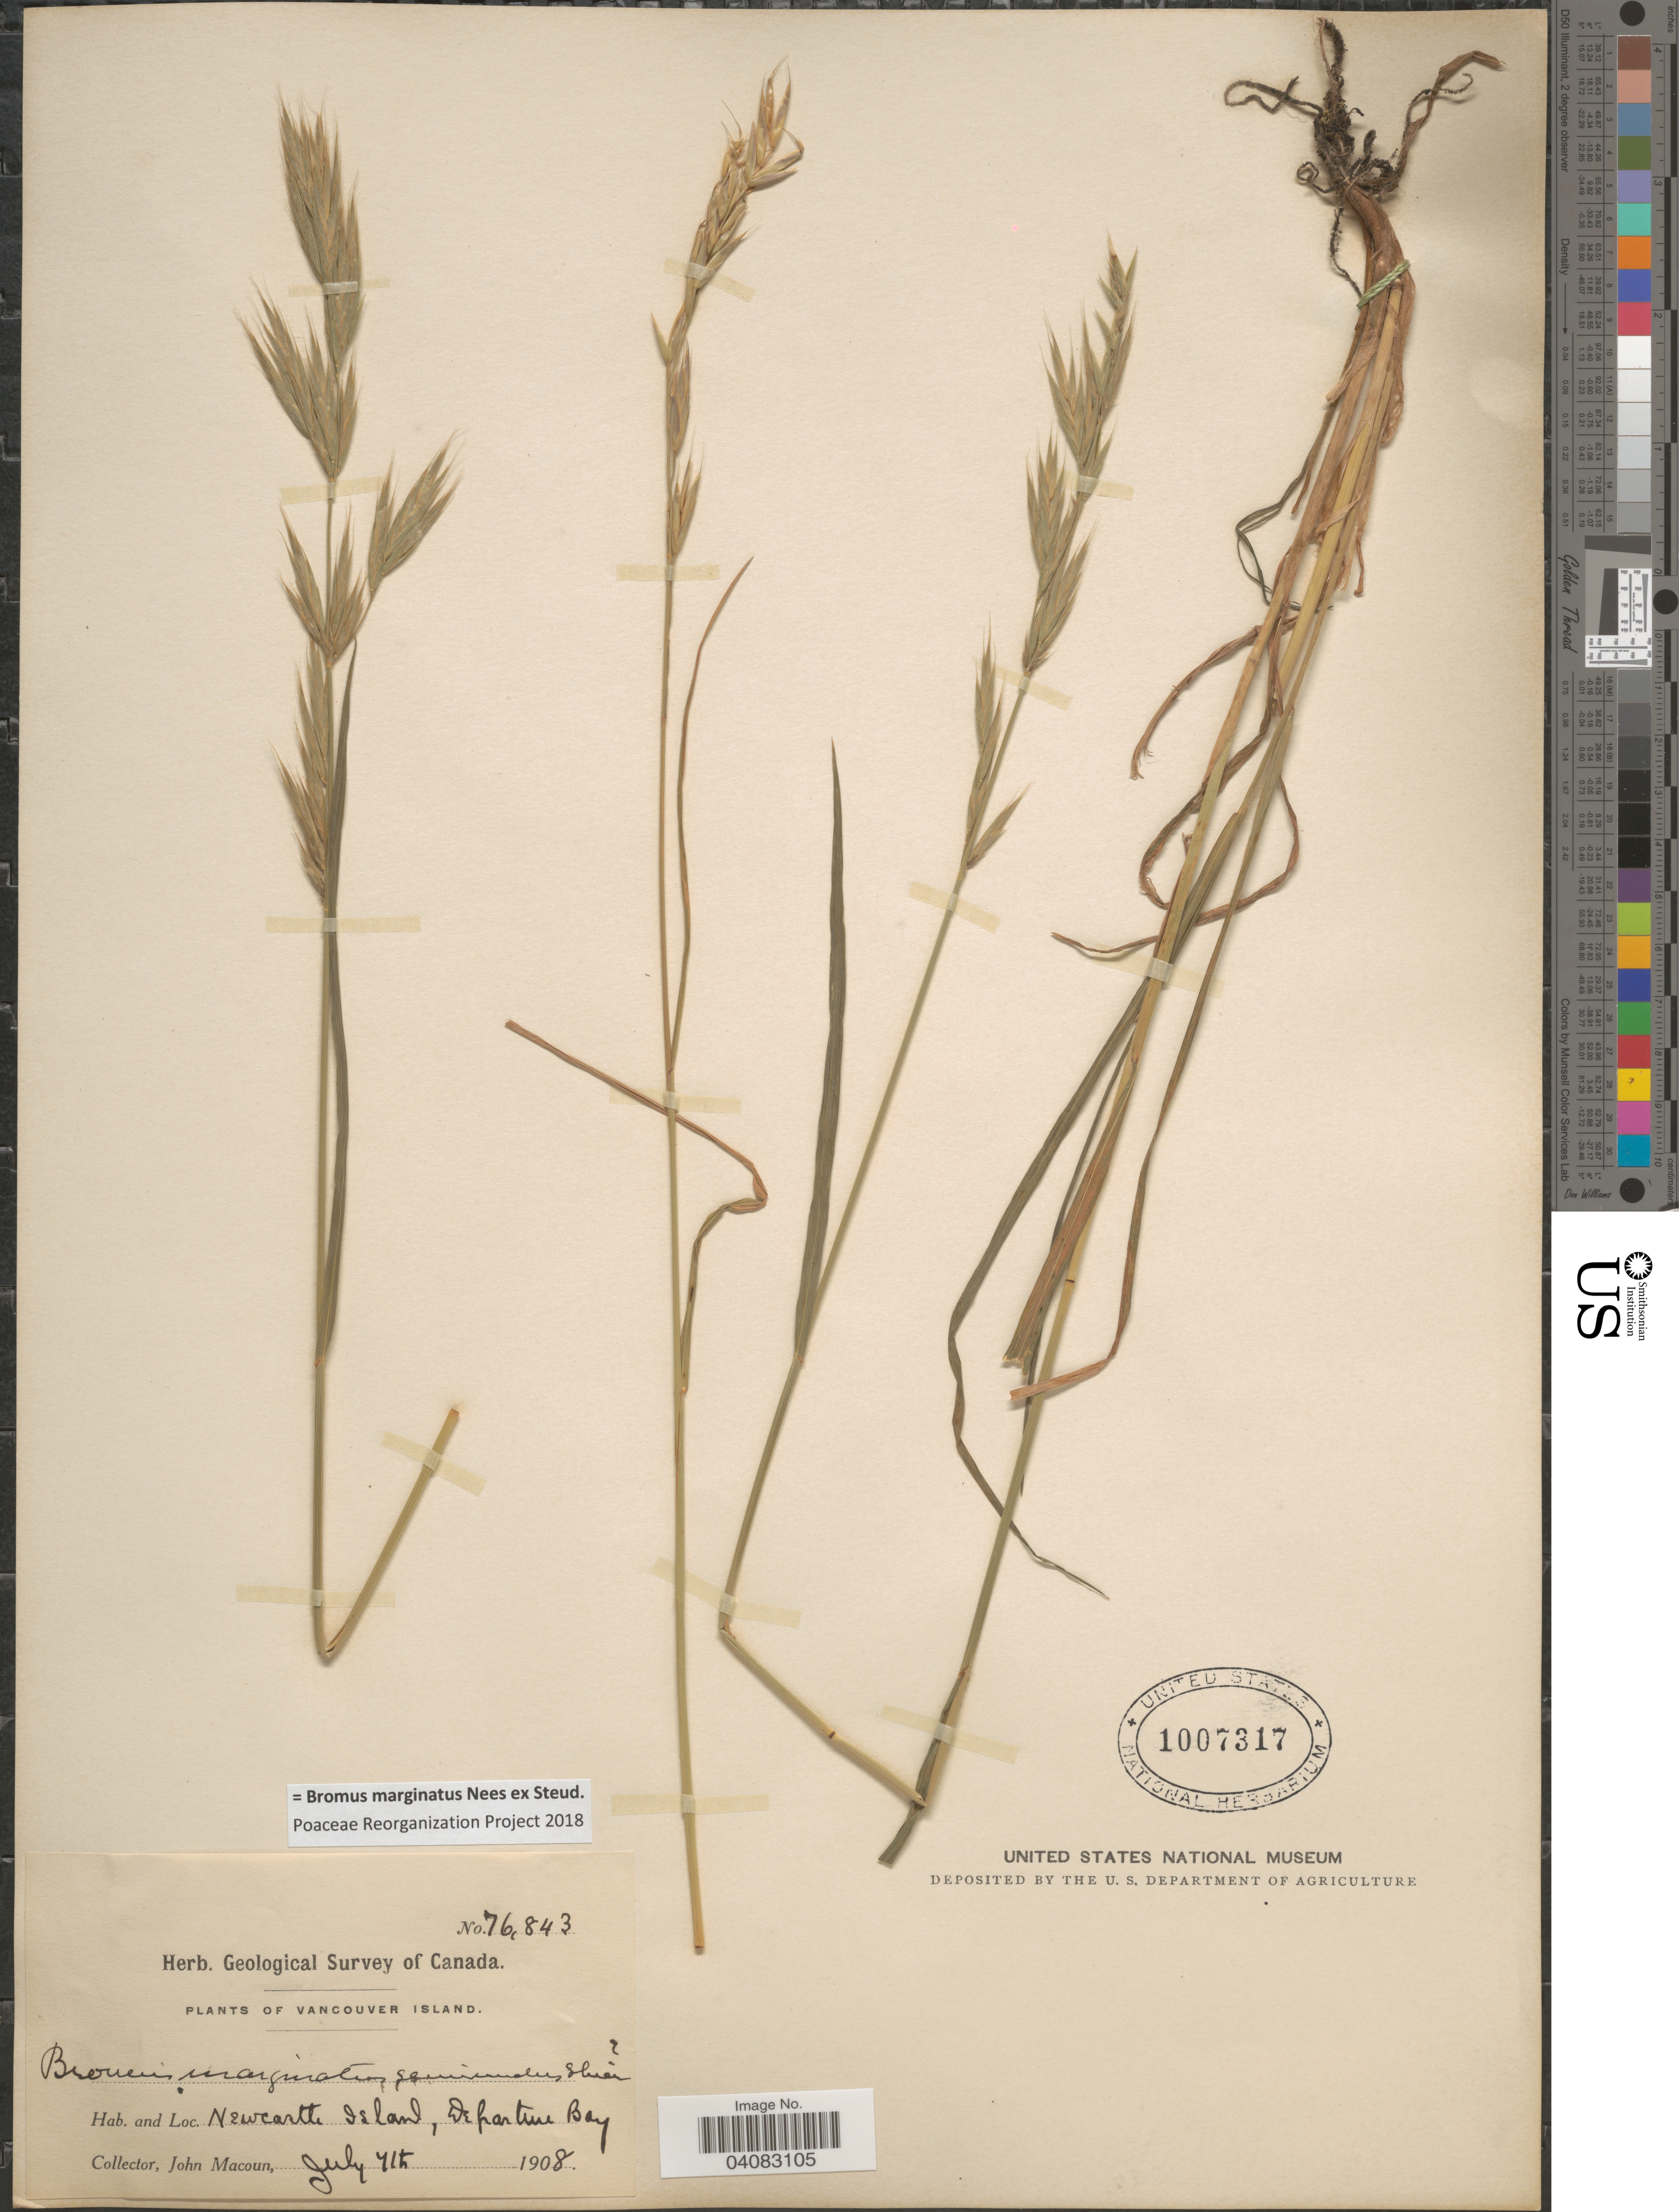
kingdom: Plantae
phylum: Tracheophyta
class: Liliopsida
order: Poales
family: Poaceae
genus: Bromus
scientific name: Bromus marginatus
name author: Nees ex Steud.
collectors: J. Macoun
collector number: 76843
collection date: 1908-07-07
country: Canada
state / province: British Columbia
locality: Geological Survey of Canada. Vancouver Island. Newcastle Island, Departure Bay.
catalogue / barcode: US 1007317